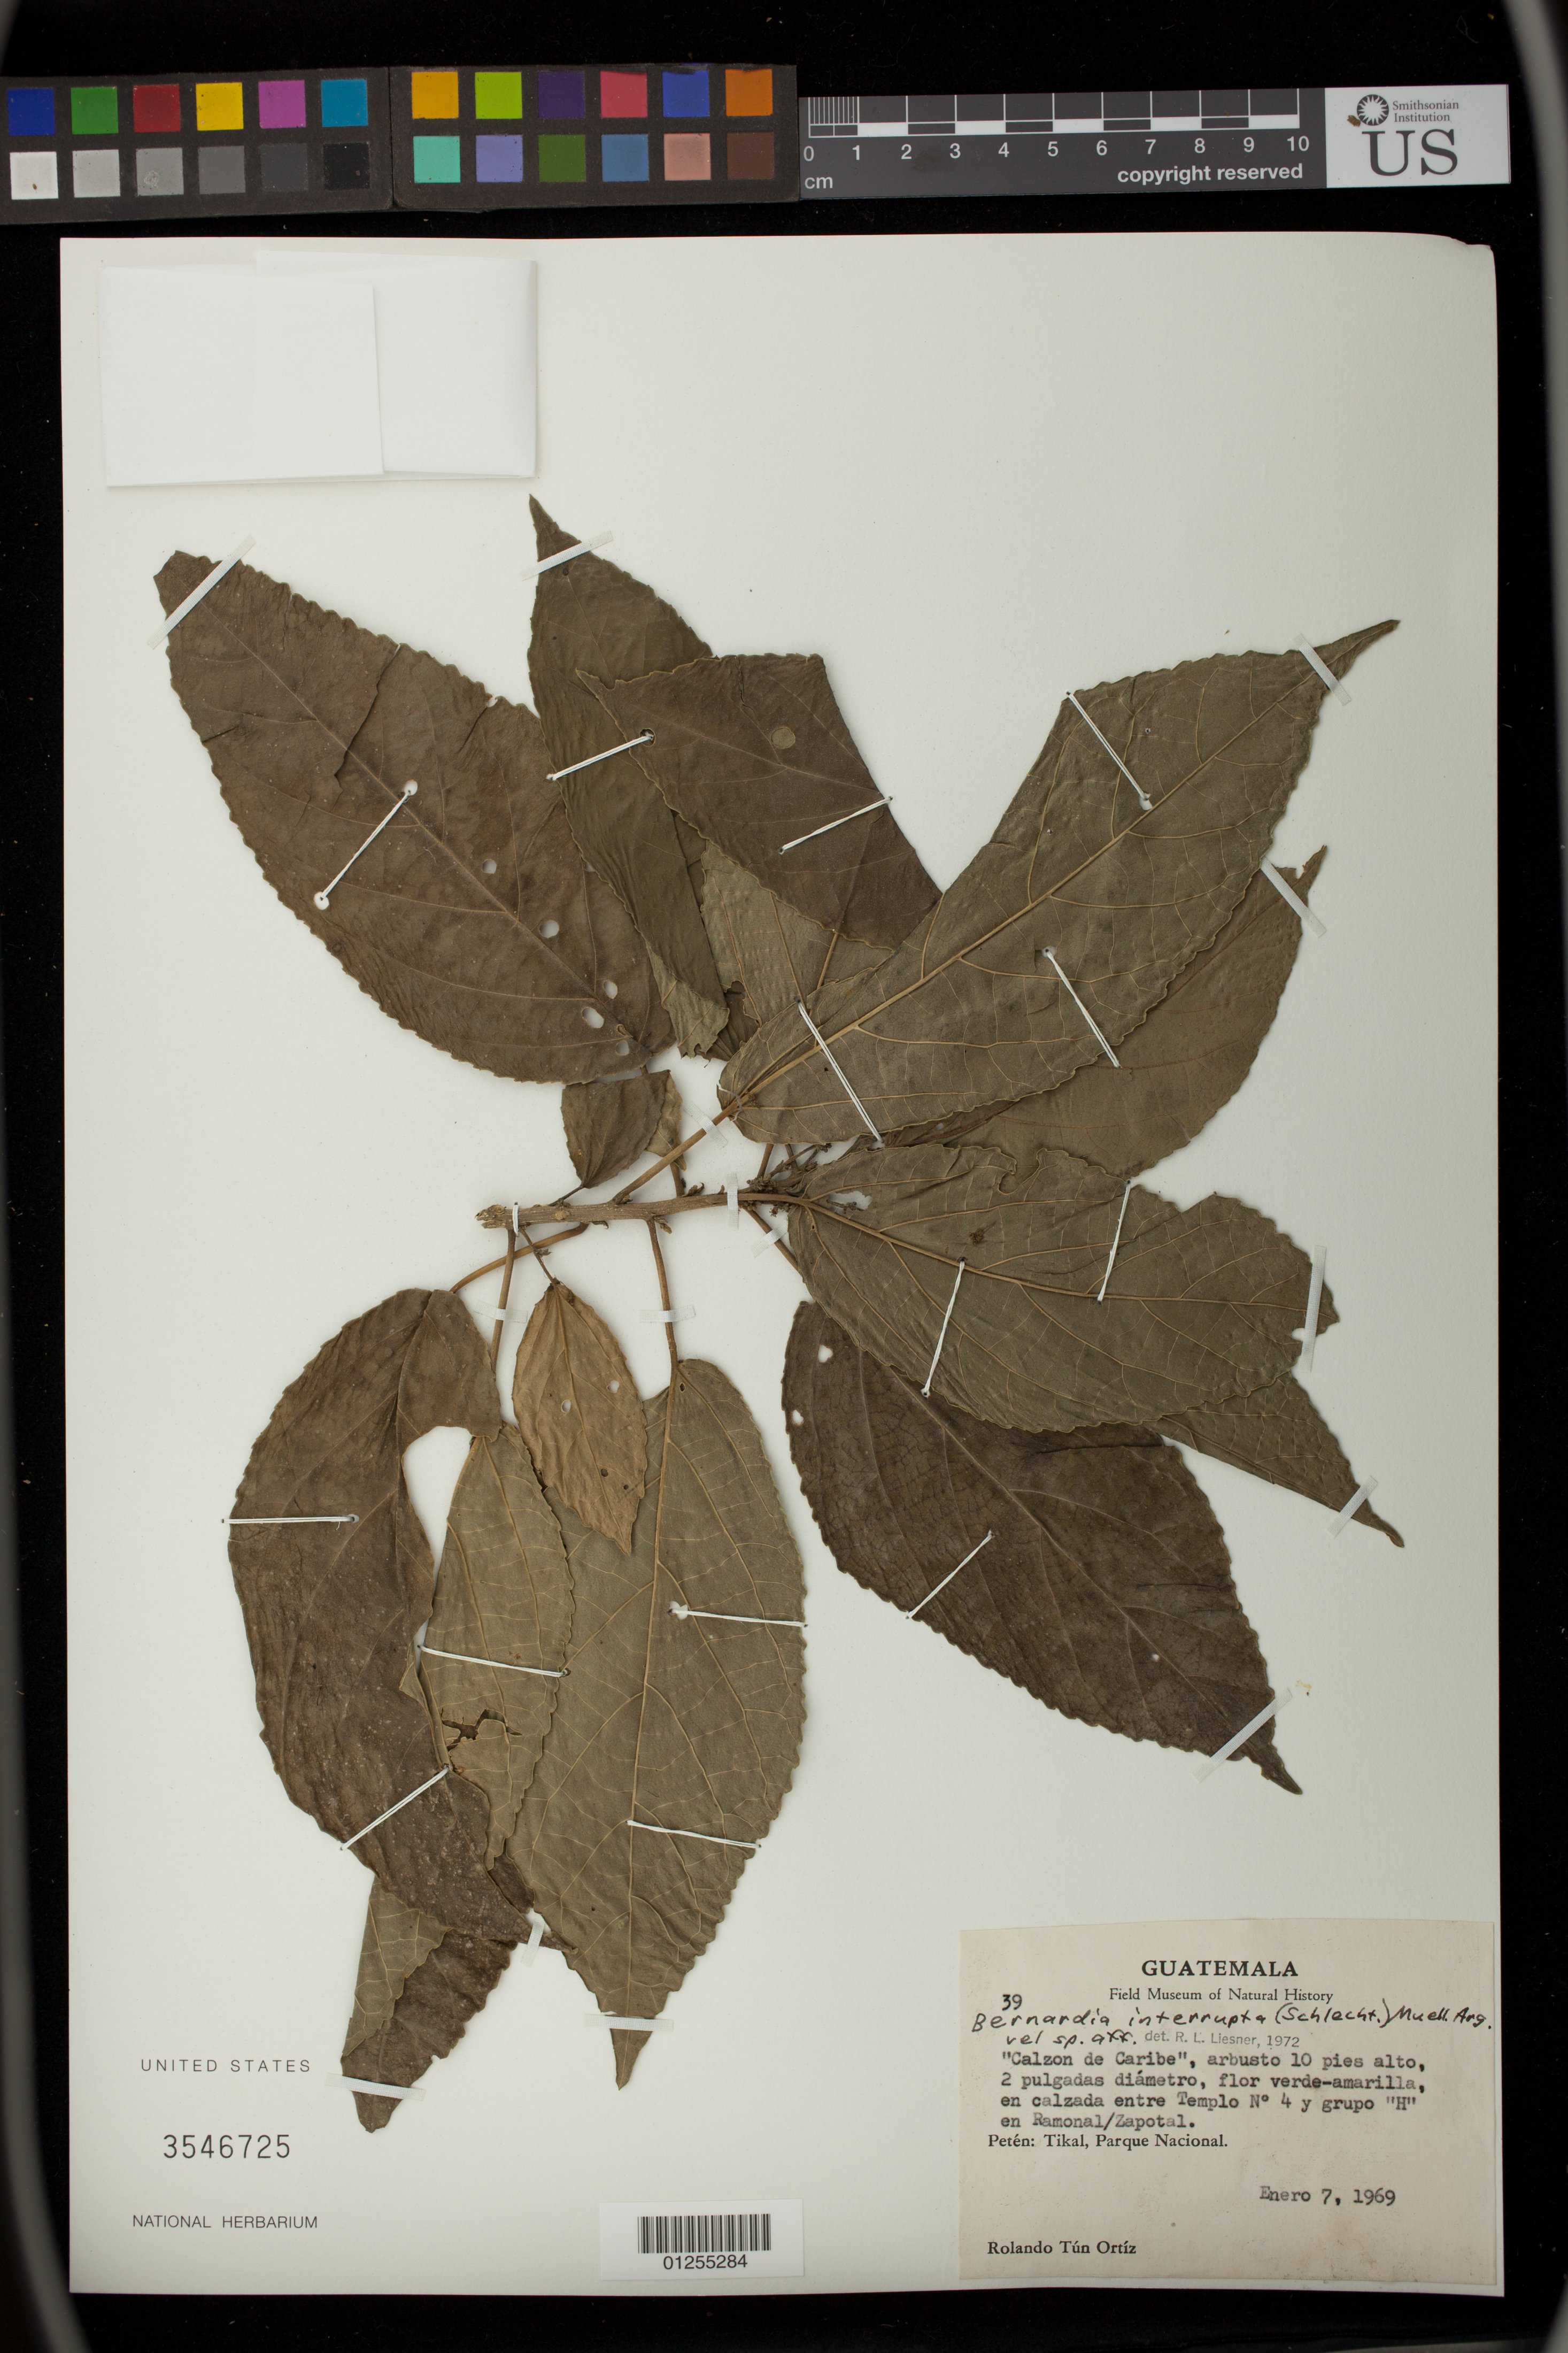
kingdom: Plantae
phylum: Tracheophyta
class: Magnoliopsida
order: Malpighiales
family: Euphorbiaceae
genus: Bernardia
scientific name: Bernardia interrupta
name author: (Schltdl.) Müll. Arg.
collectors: R. Tún Ortiz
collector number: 39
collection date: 1969-01-07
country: Guatemala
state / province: El Petén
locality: Tikal, Parque Nacional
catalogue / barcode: US 3546725